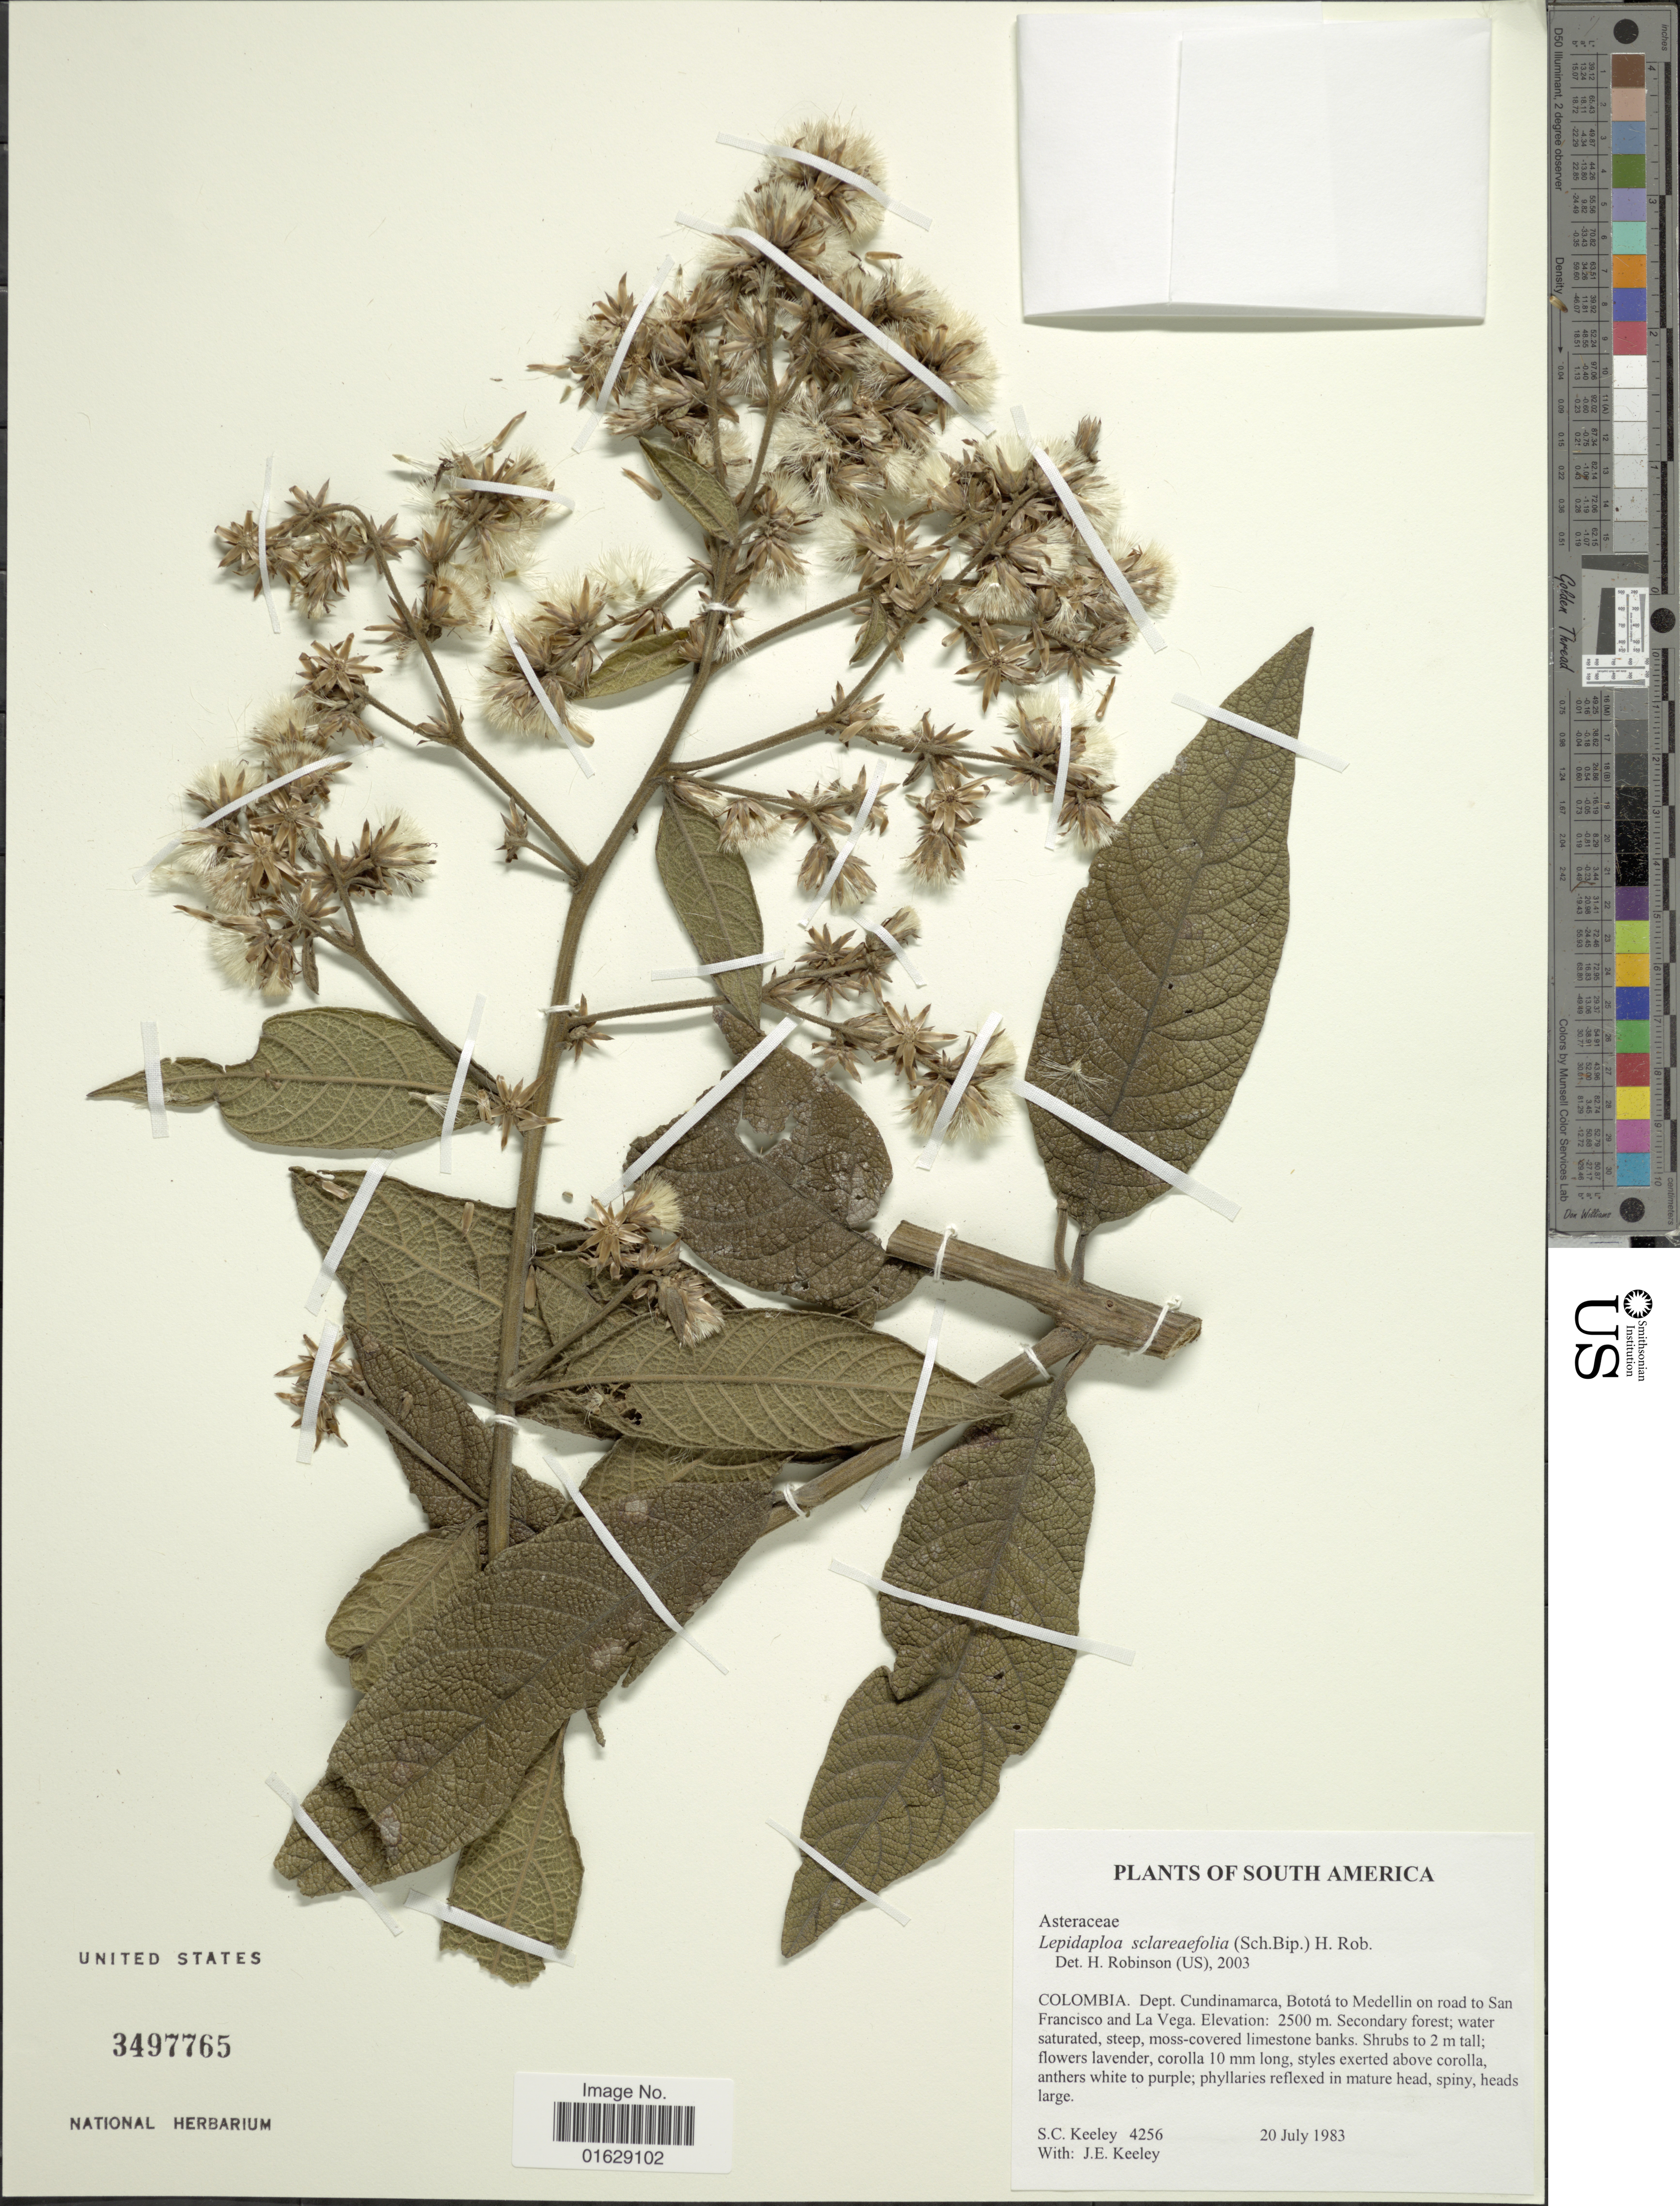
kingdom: Plantae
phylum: Tracheophyta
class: Magnoliopsida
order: Asterales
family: Asteraceae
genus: Lepidaploa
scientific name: Lepidaploa sclareaefolia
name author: (Sch. Bip.) H. Rob.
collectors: S. C. Keeley & J. E. Keeley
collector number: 4256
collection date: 1983-07-20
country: Colombia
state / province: Cundinamarca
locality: Botota to Medellin on road to San Francisco and La Vega.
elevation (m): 2500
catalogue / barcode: US 3497765